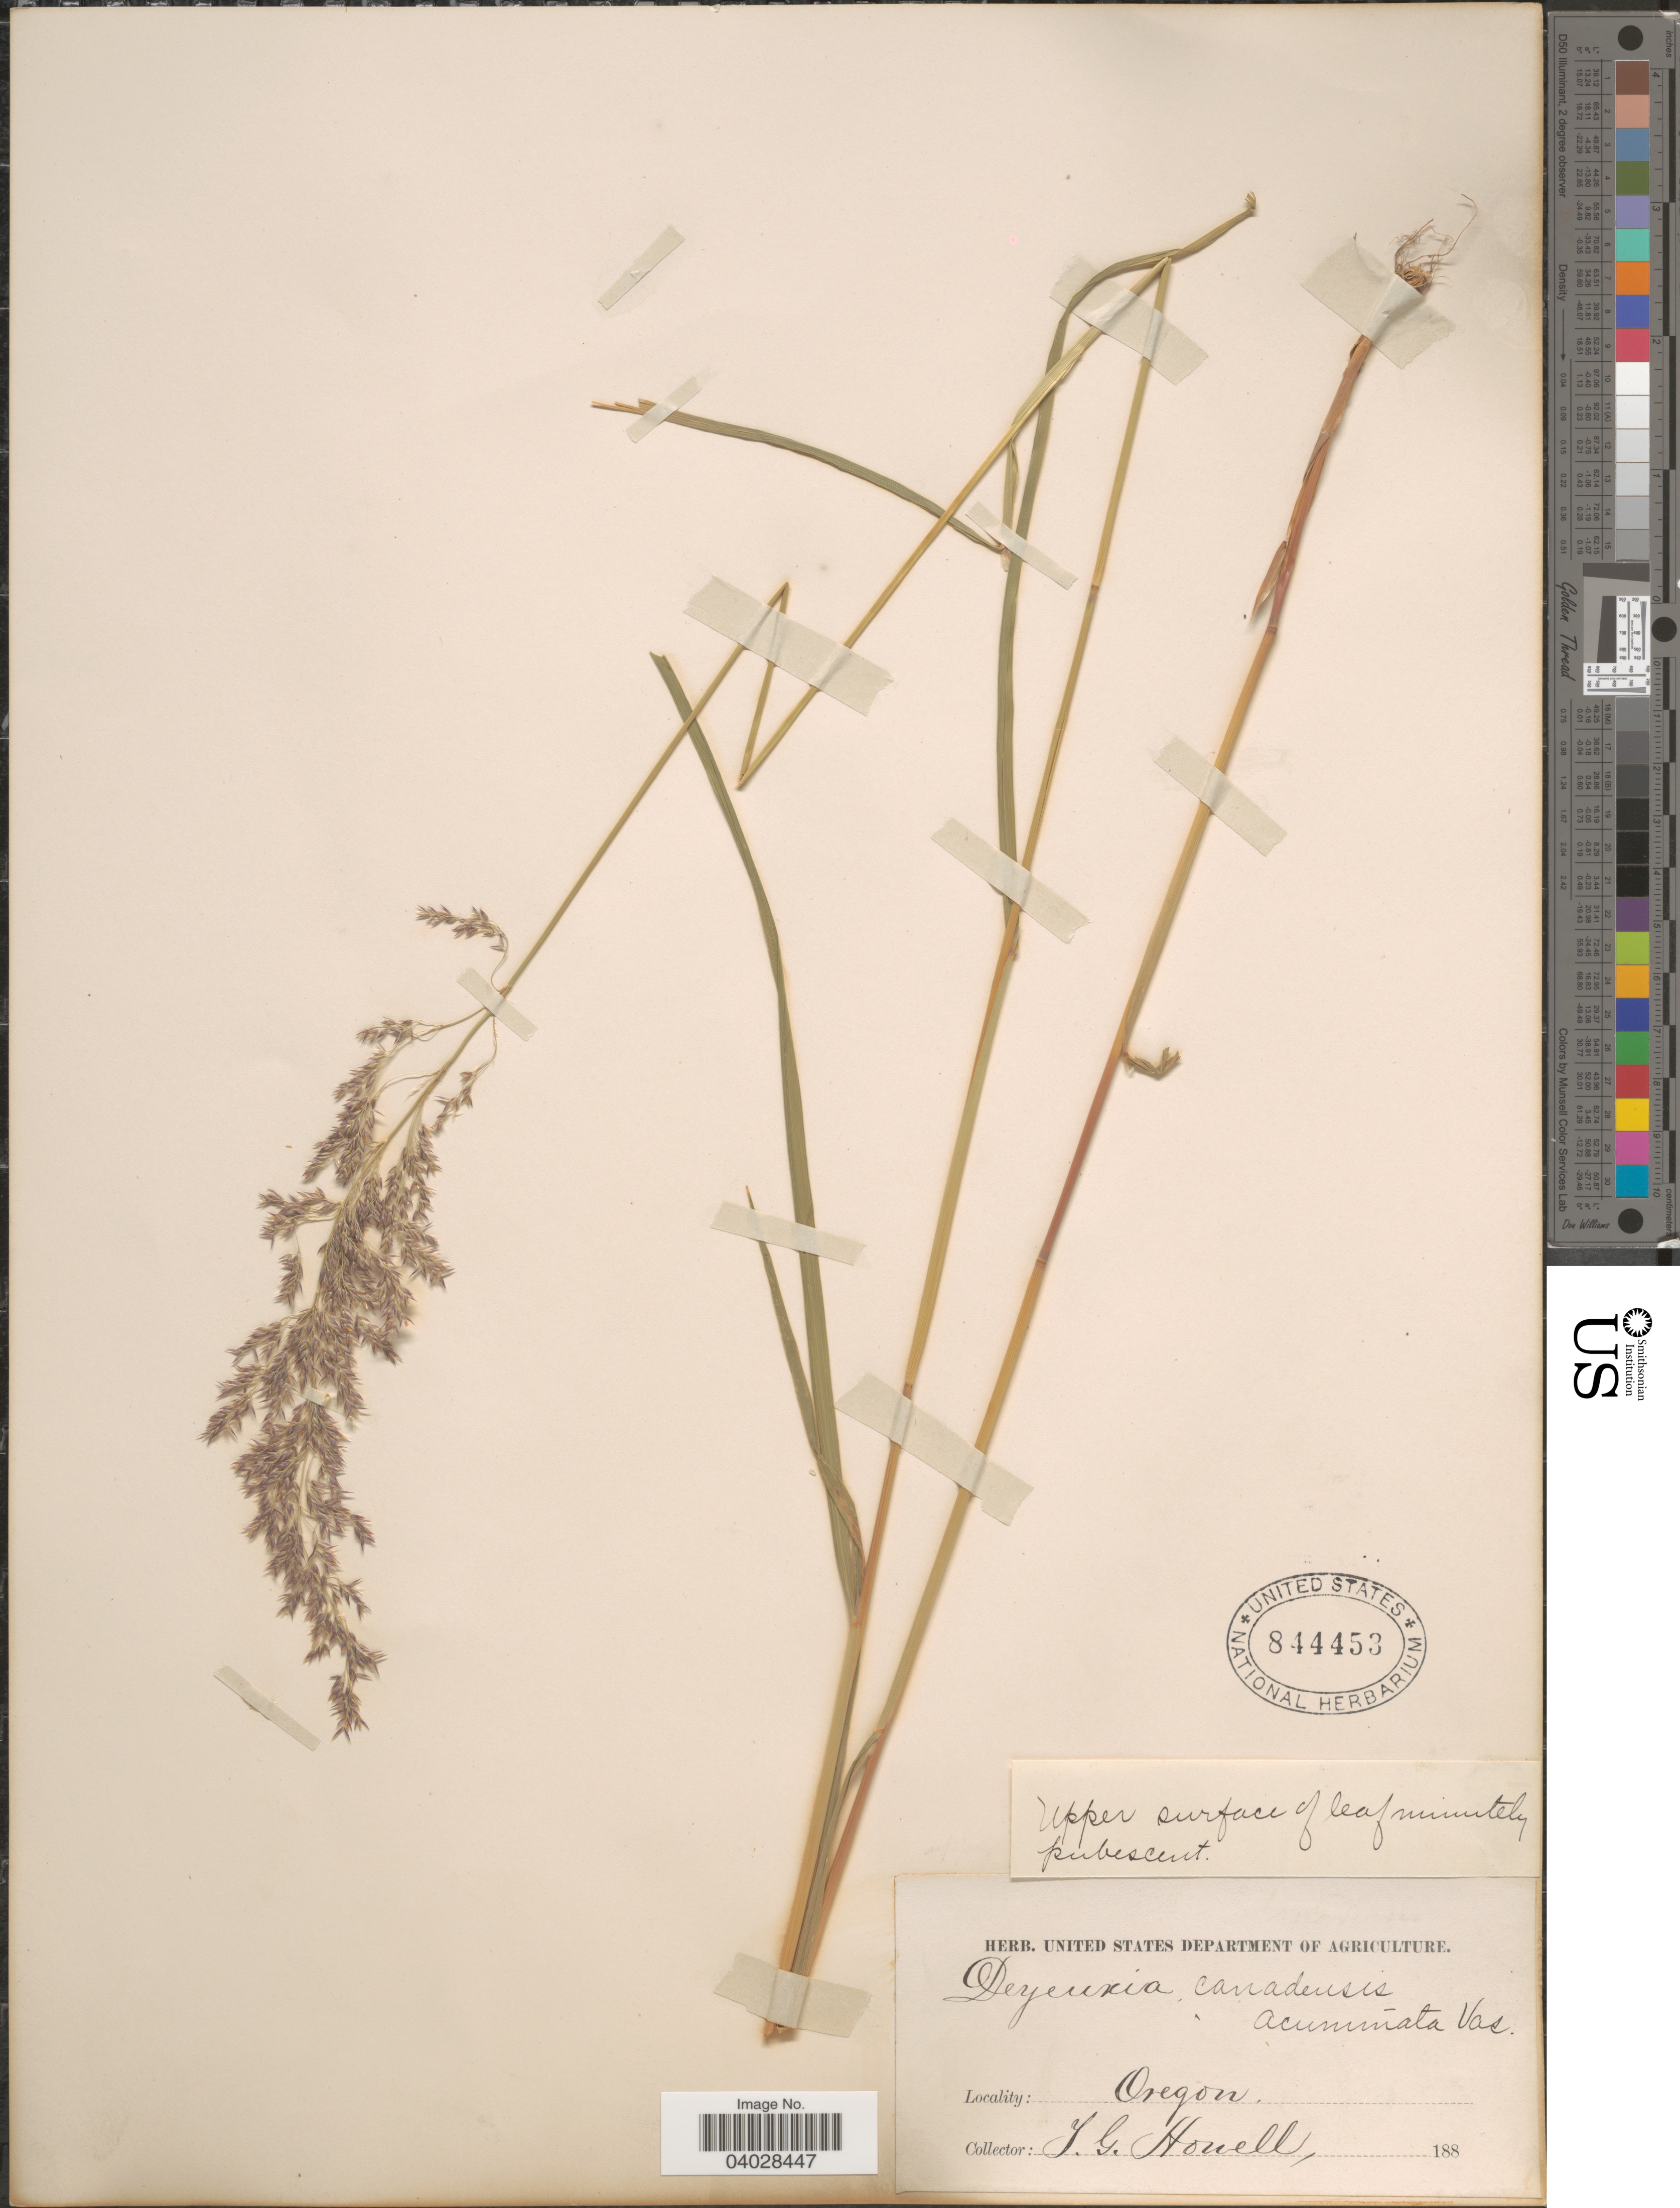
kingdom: Plantae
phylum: Tracheophyta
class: Liliopsida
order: Poales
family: Poaceae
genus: Calamagrostis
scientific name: Calamagrostis canadensis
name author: (Michx.) P. Beauv.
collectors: J. Howell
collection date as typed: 188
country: United States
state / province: Oregon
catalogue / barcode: US 844453